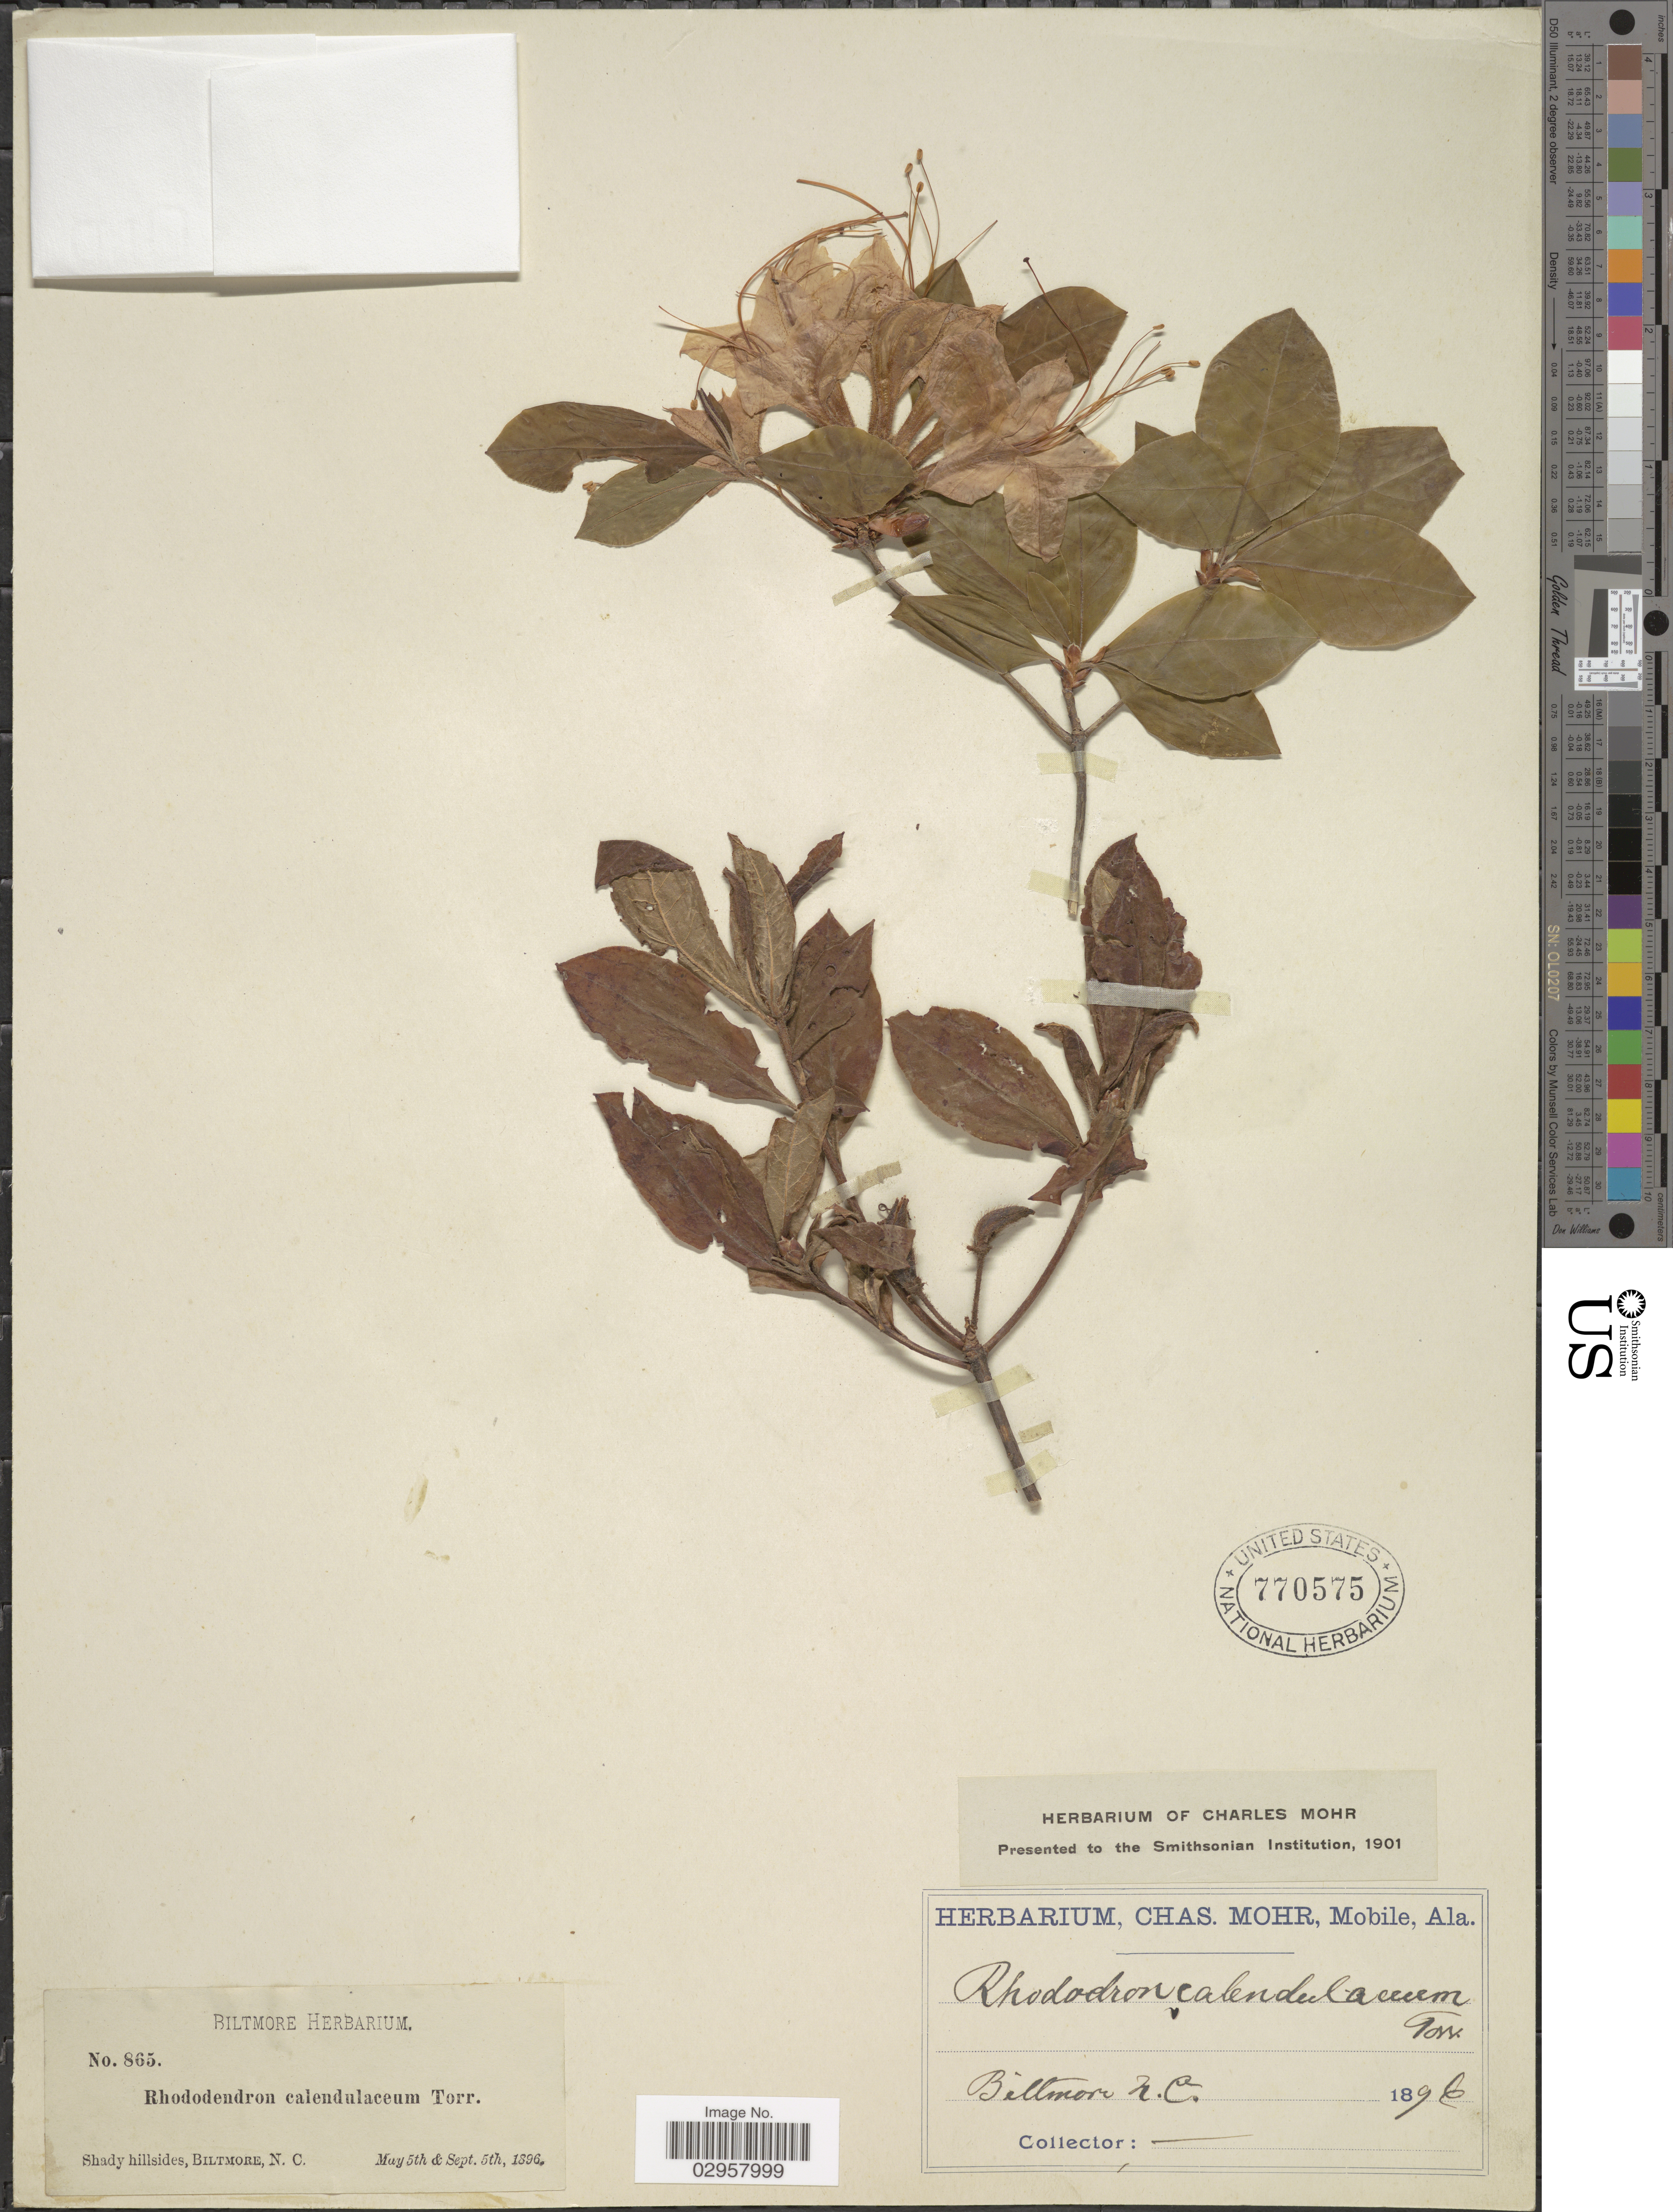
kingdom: Plantae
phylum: Tracheophyta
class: Magnoliopsida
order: Ericales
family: Ericaceae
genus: Rhododendron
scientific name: Rhododendron calendulaceum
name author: (Michx.) Torr.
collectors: ex herb. Biltmore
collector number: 865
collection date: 1896-05-05/1896-09-05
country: United States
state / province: North Carolina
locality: Shady hillsides, Biltmore.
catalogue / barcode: US 770575